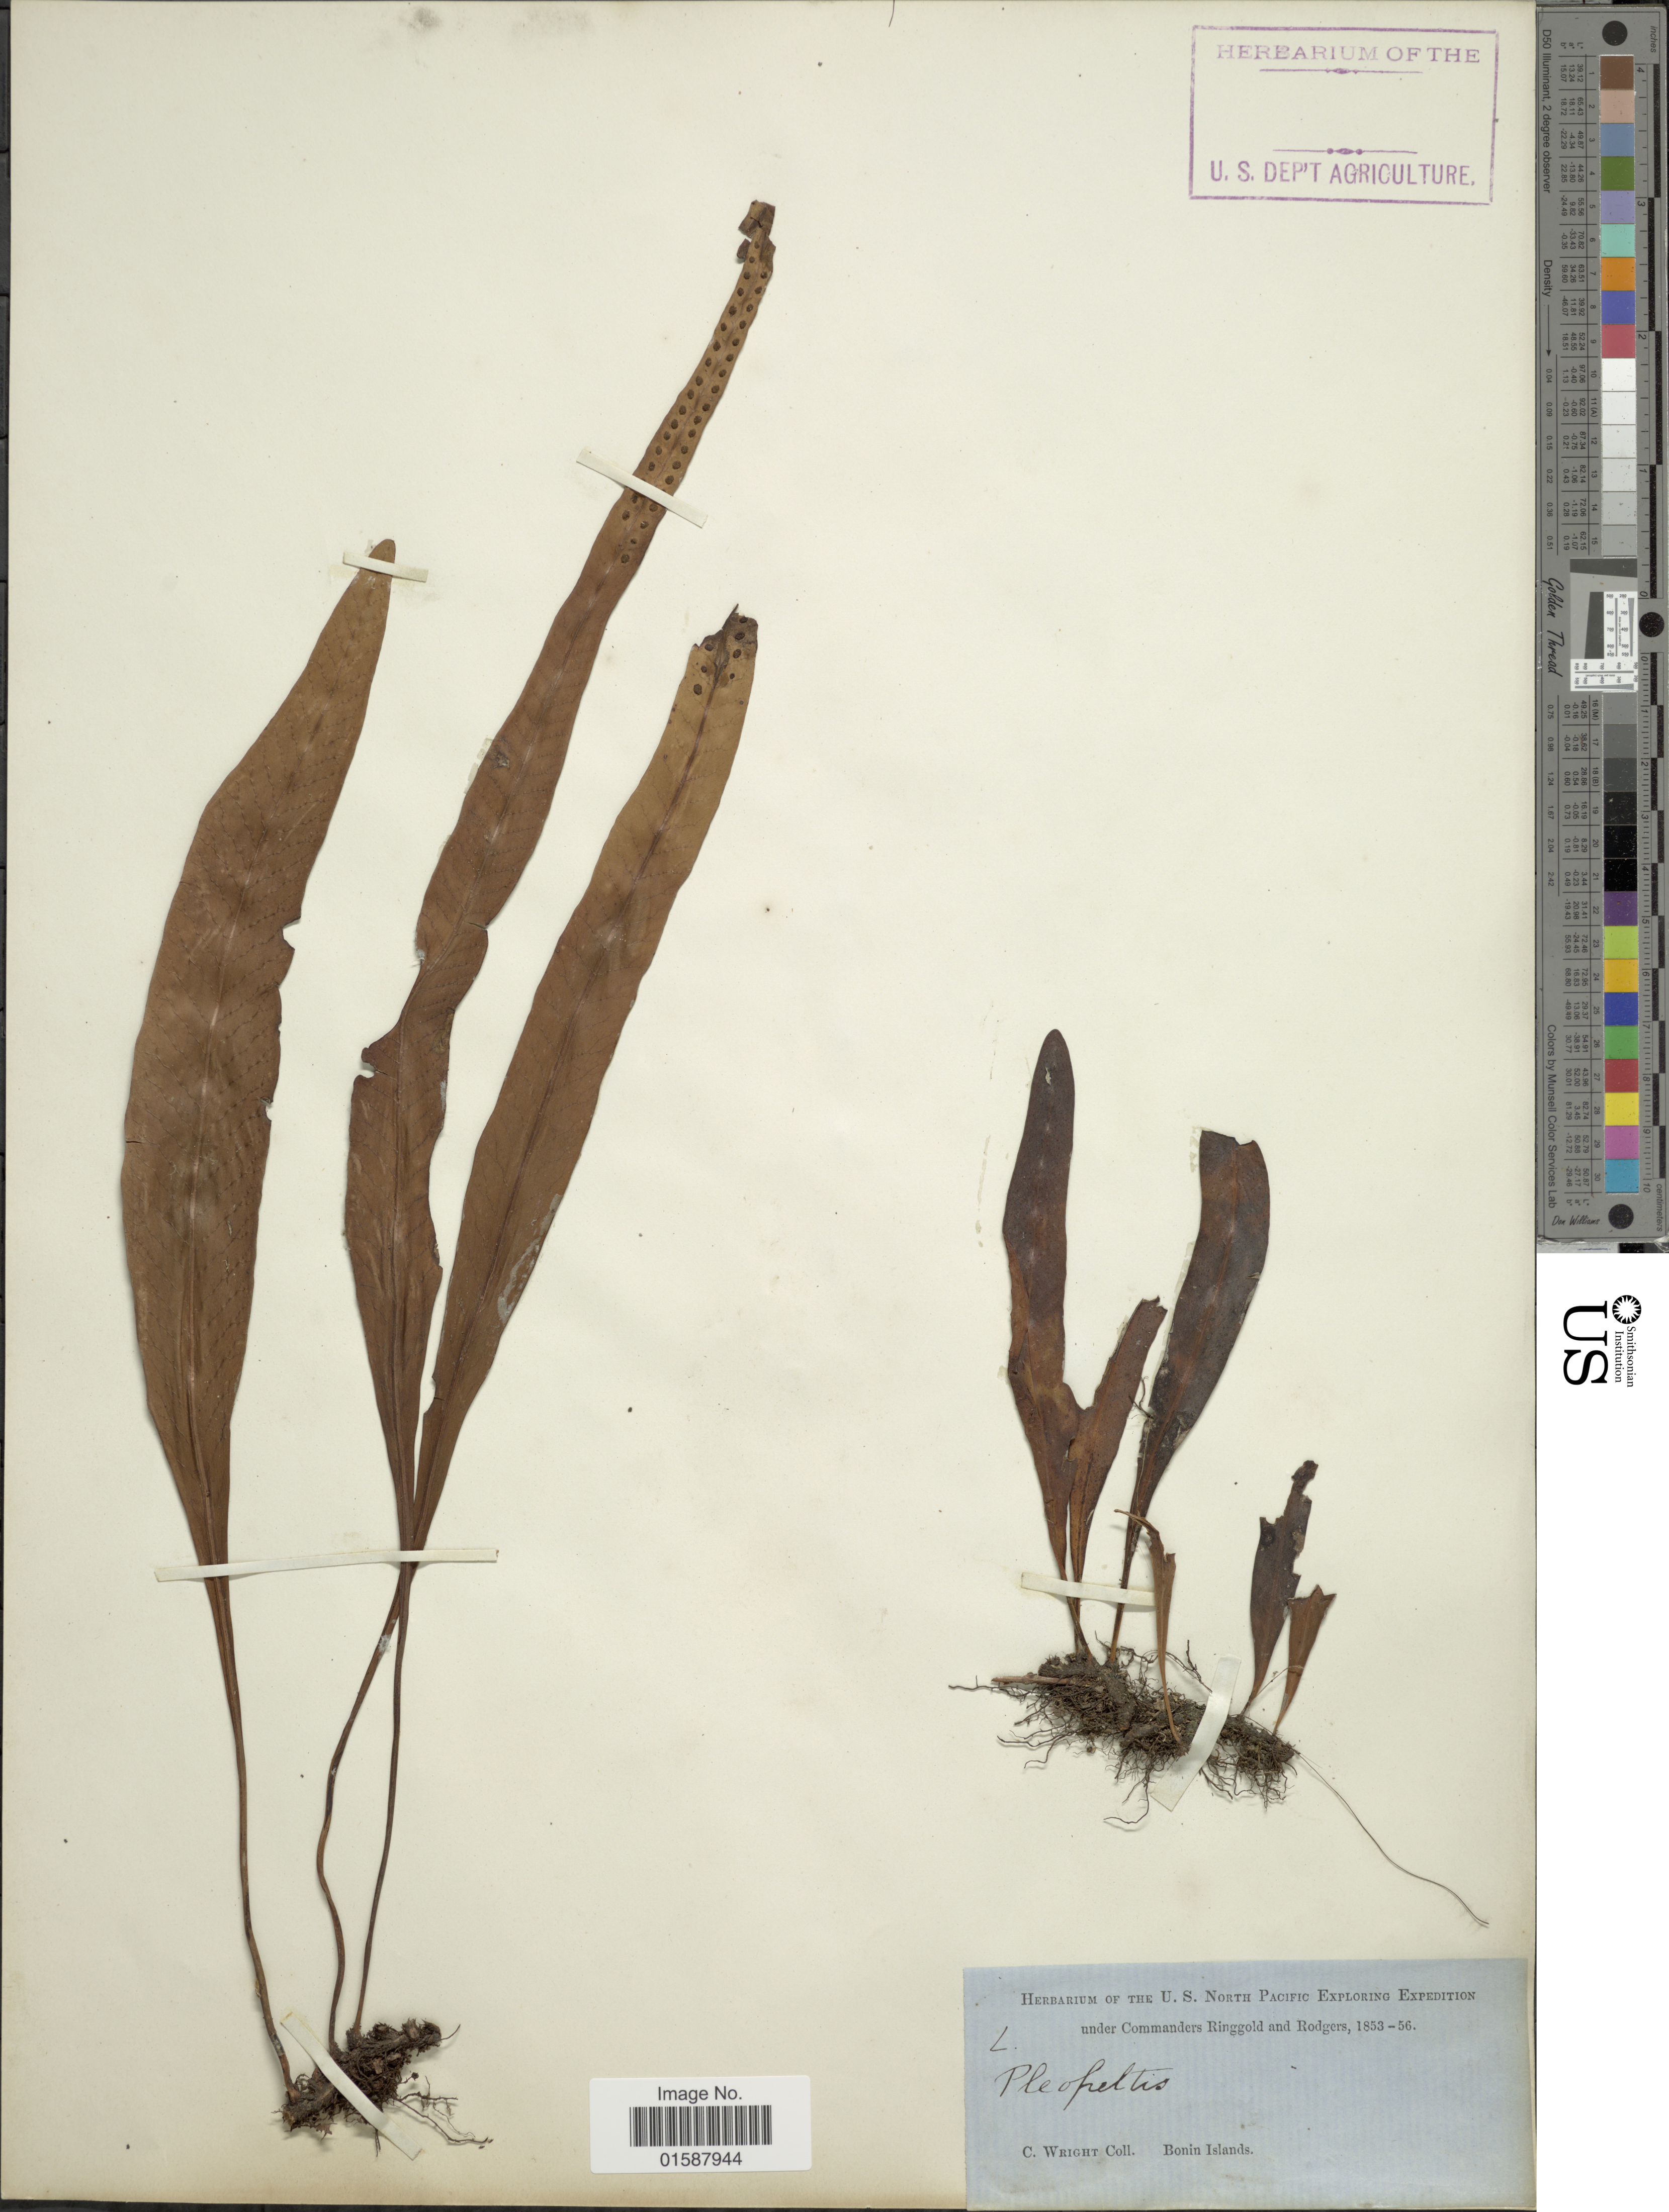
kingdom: Plantae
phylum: Tracheophyta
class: Polypodiopsida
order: Polypodiales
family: Polypodiaceae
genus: Lepisorus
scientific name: Lepisorus thunbergianus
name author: (Kaulf.) Ching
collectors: C. Wright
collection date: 1853/1856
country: Japan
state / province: Tokyo, Federal City of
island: Bonin Islands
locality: Bonin Islands